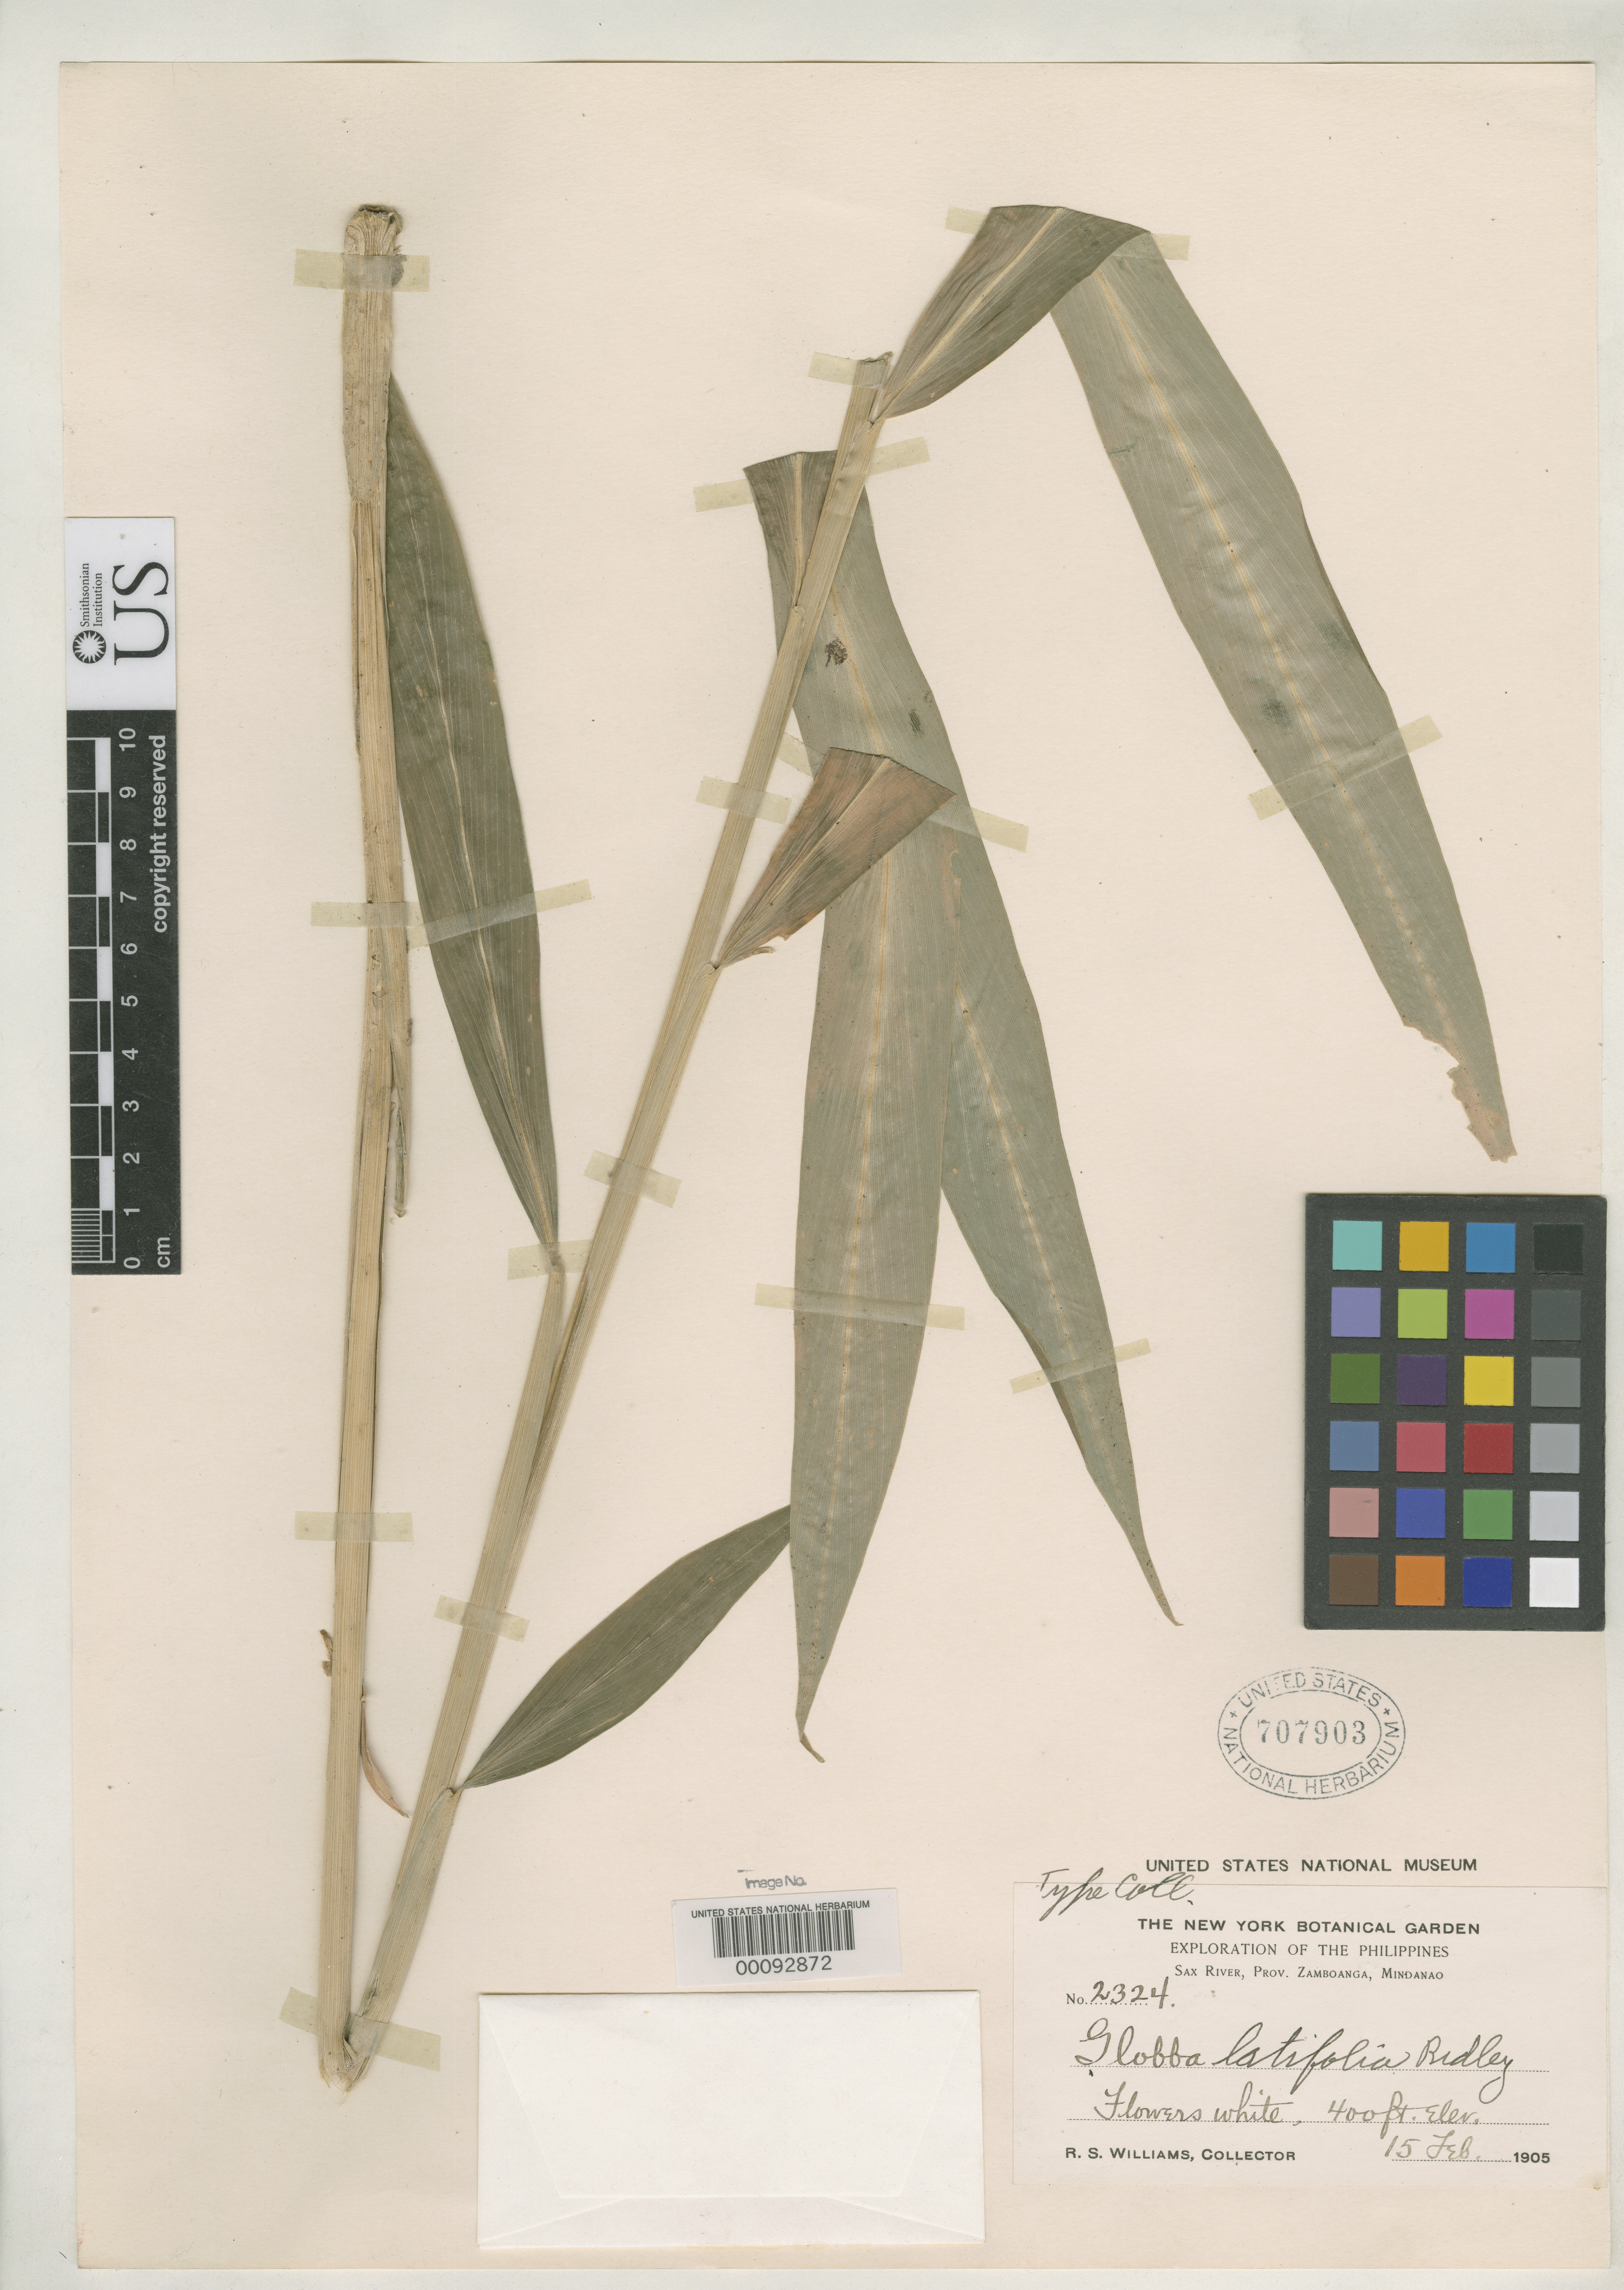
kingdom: Plantae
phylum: Tracheophyta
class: Liliopsida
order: Zingiberales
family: Zingiberaceae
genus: Globba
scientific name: Globba latifolia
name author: Ridl.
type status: Syntype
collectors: R. S. Williams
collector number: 2324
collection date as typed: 15 Feb 1905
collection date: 1905-02-15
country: Philippines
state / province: Zamboanga Peninsula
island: Mindanao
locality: Sax River.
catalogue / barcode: US 707903